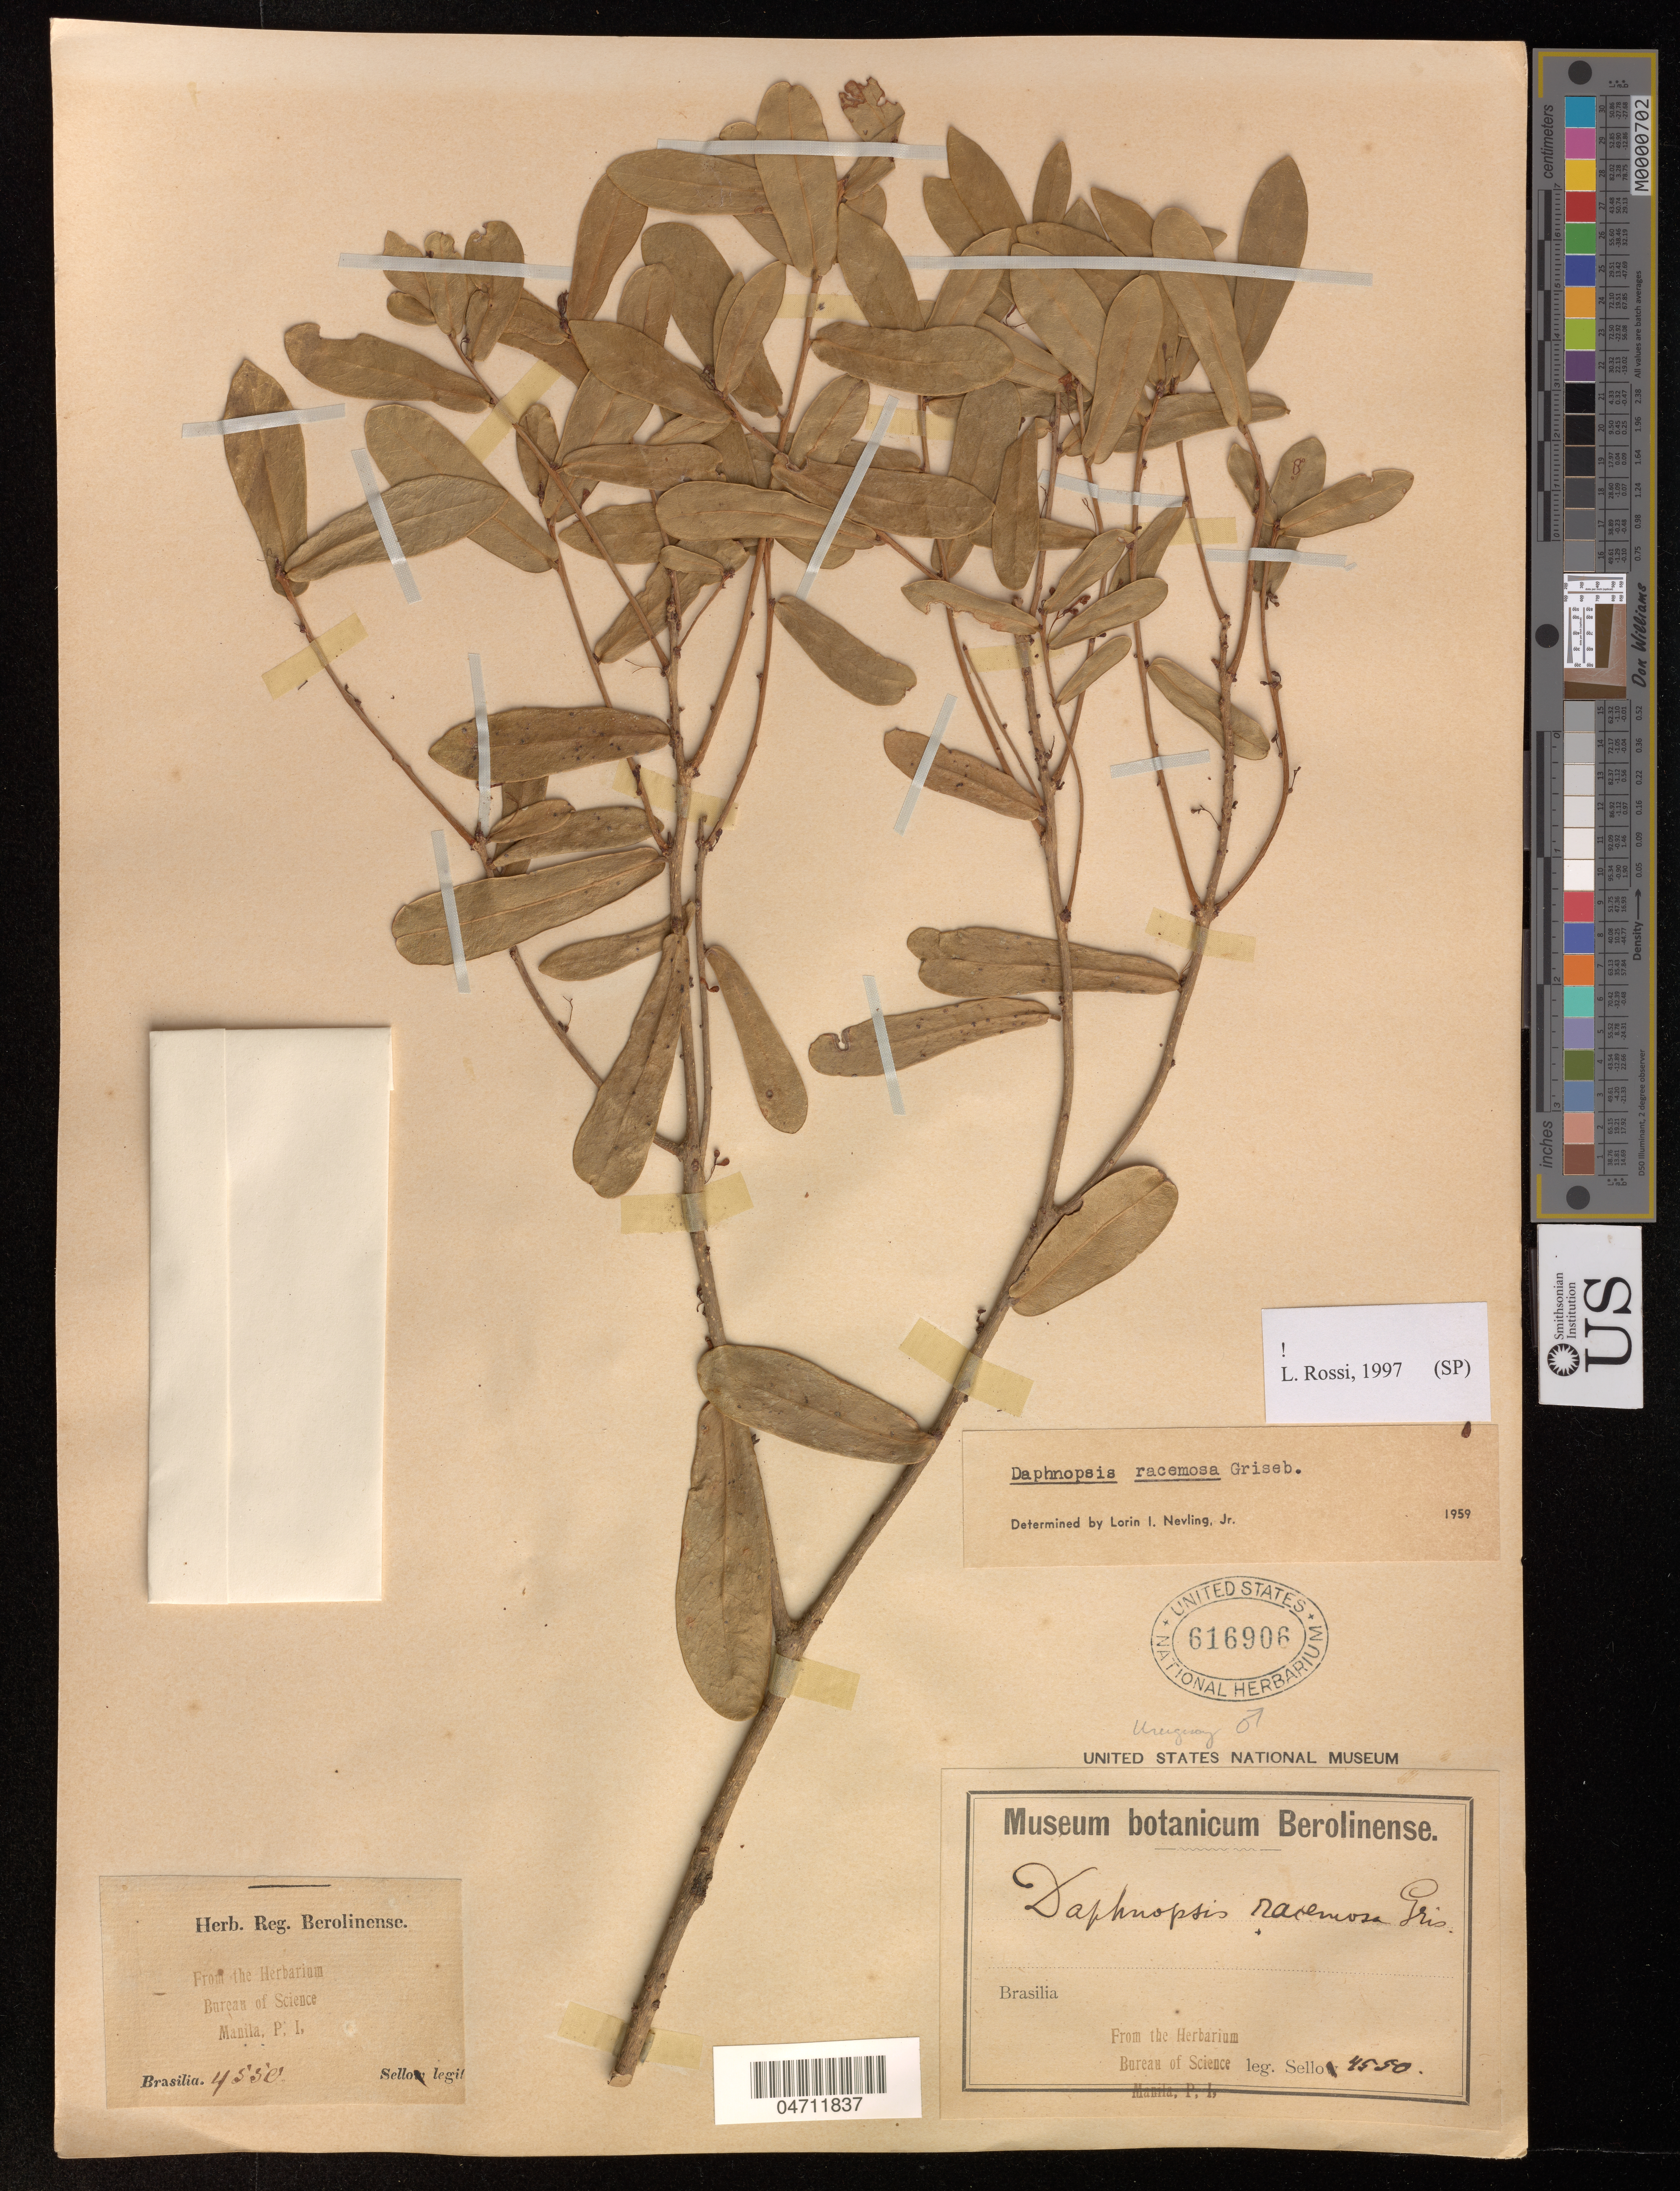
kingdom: Plantae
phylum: Tracheophyta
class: Magnoliopsida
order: Malvales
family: Thymelaeaceae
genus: Daphnopsis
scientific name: Daphnopsis racemosa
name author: Griseb.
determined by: Rossi, L.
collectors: -. Sellow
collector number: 4550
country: Brazil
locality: Brasilia.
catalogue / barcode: US 616906